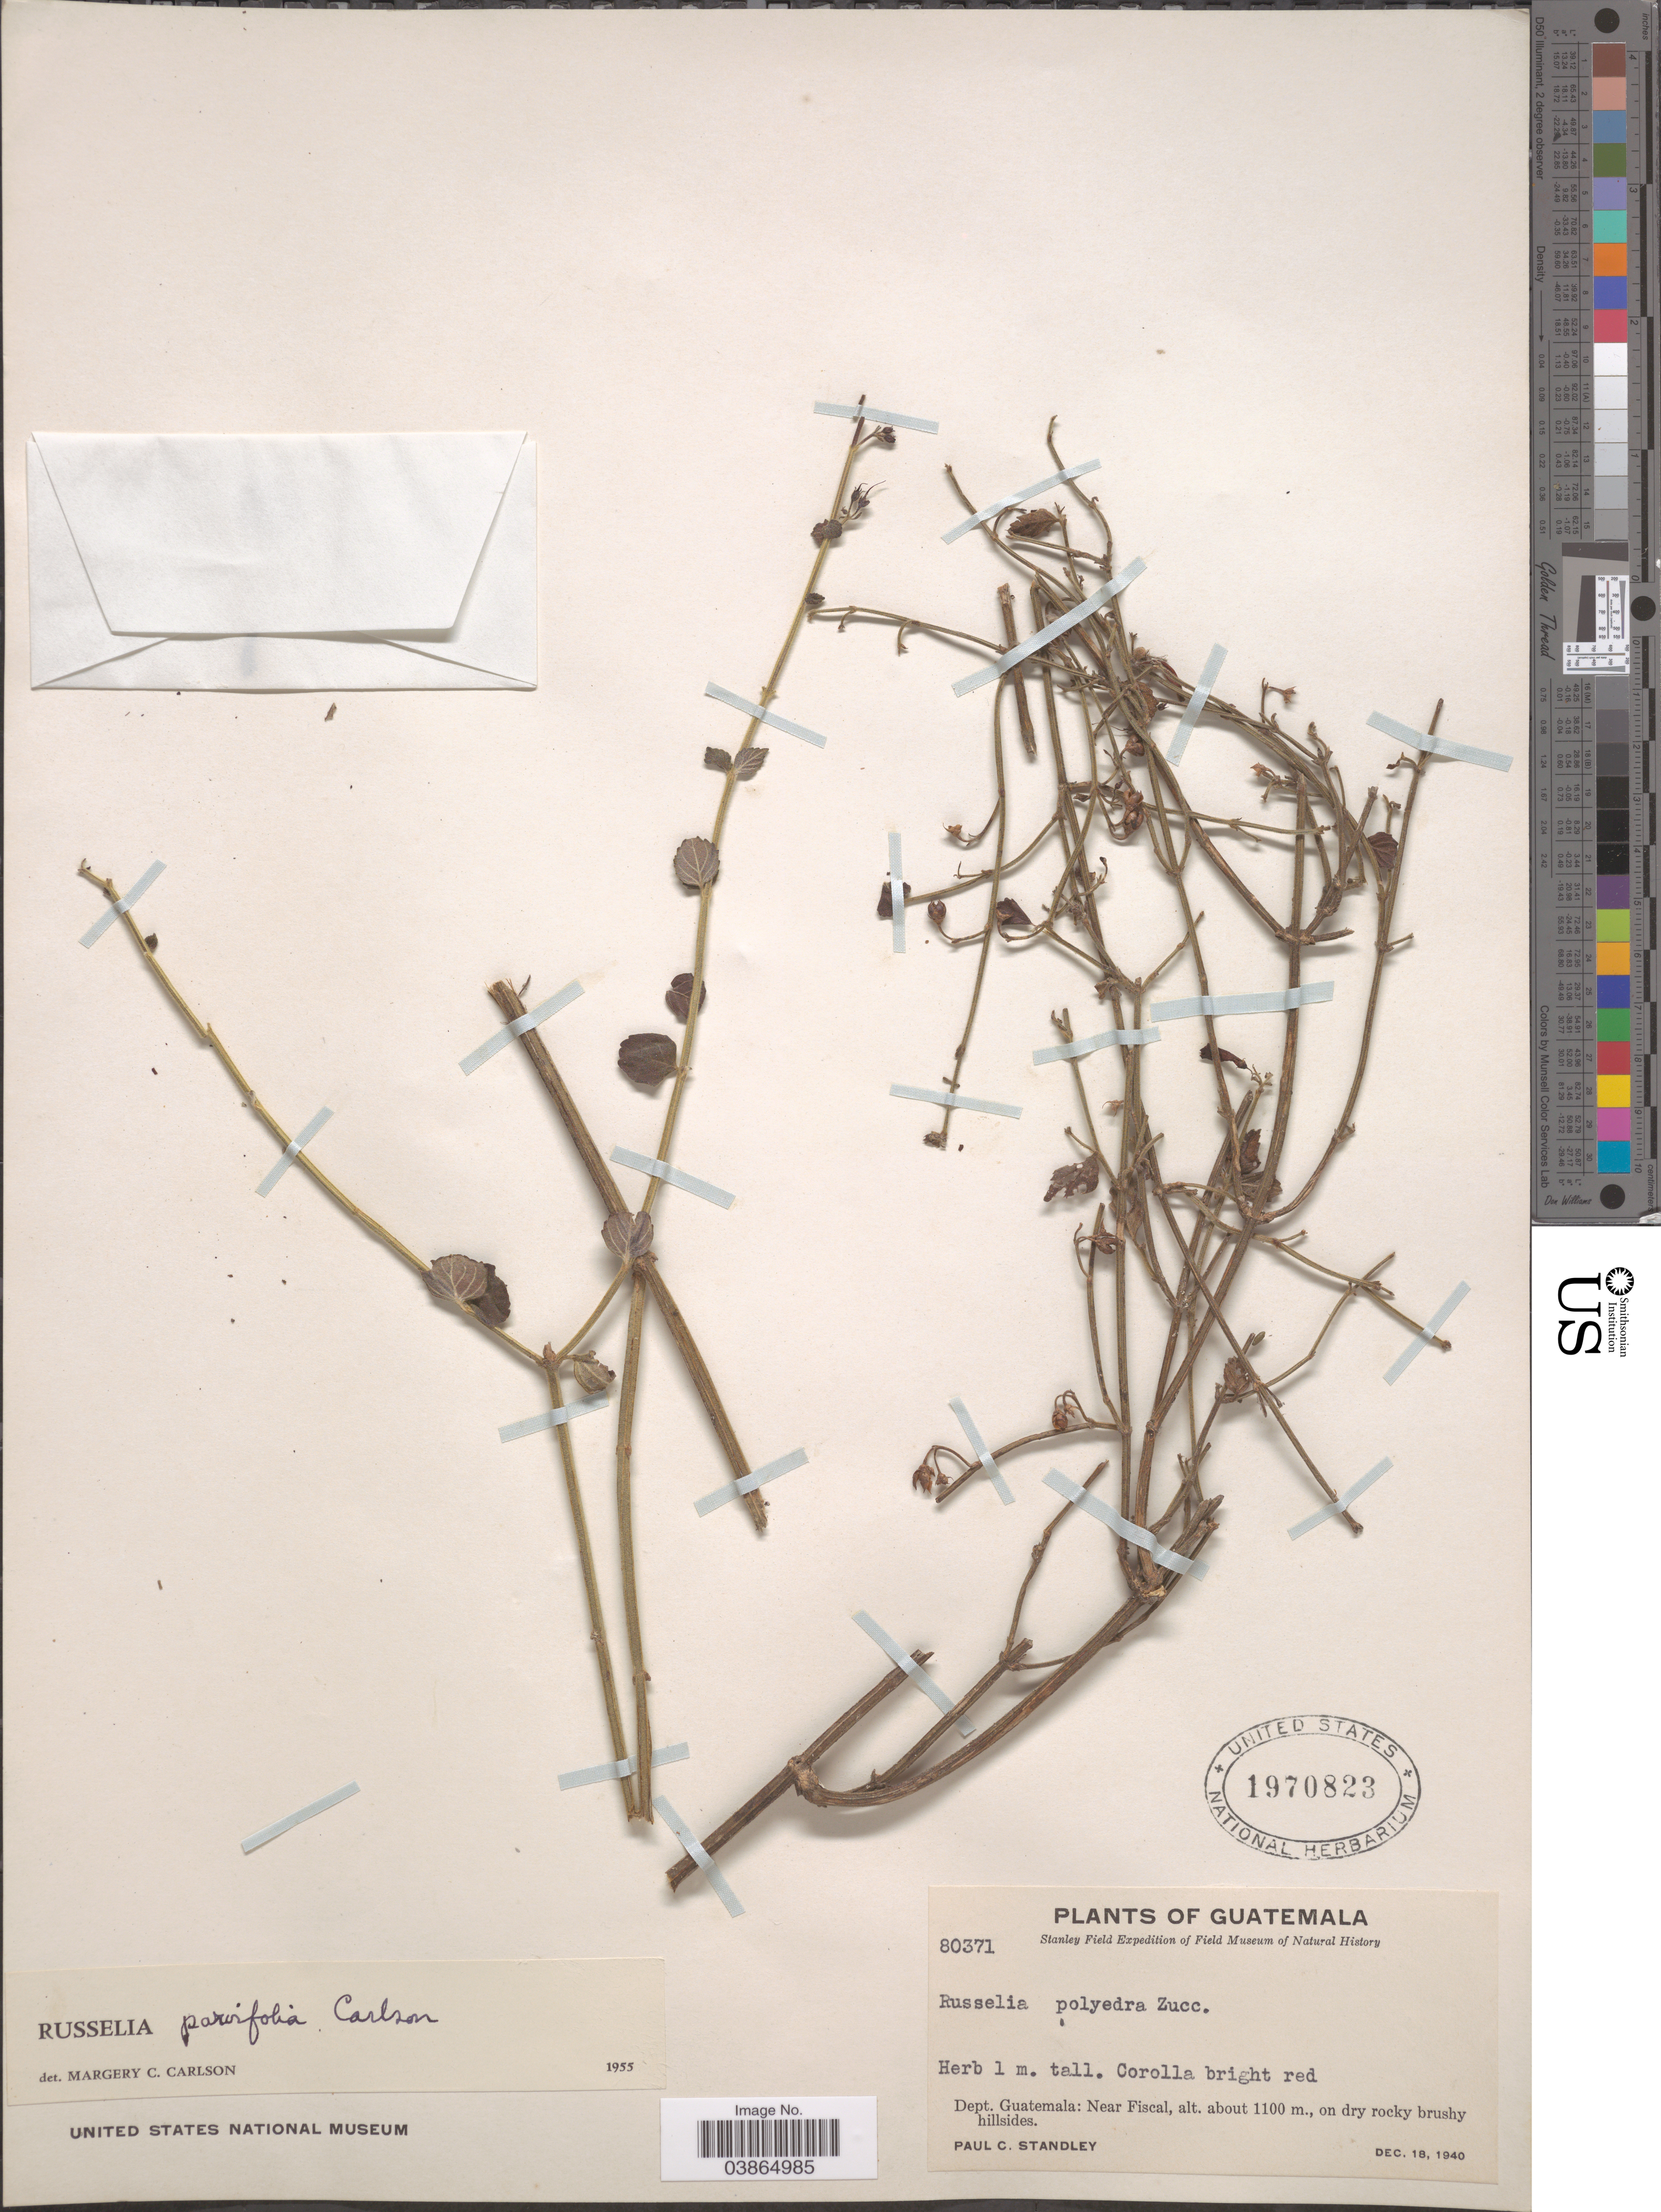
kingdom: Plantae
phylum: Tracheophyta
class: Magnoliopsida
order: Lamiales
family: Plantaginaceae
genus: Russelia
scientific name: Russelia parvifolia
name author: Carlson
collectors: P. C. Standley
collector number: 80371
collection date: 1940-12-18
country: Guatemala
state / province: Guatemala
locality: Dept. Guatemala: Near Fiscal, on dry rocky brushy hillsides.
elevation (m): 1100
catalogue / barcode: US 1970823